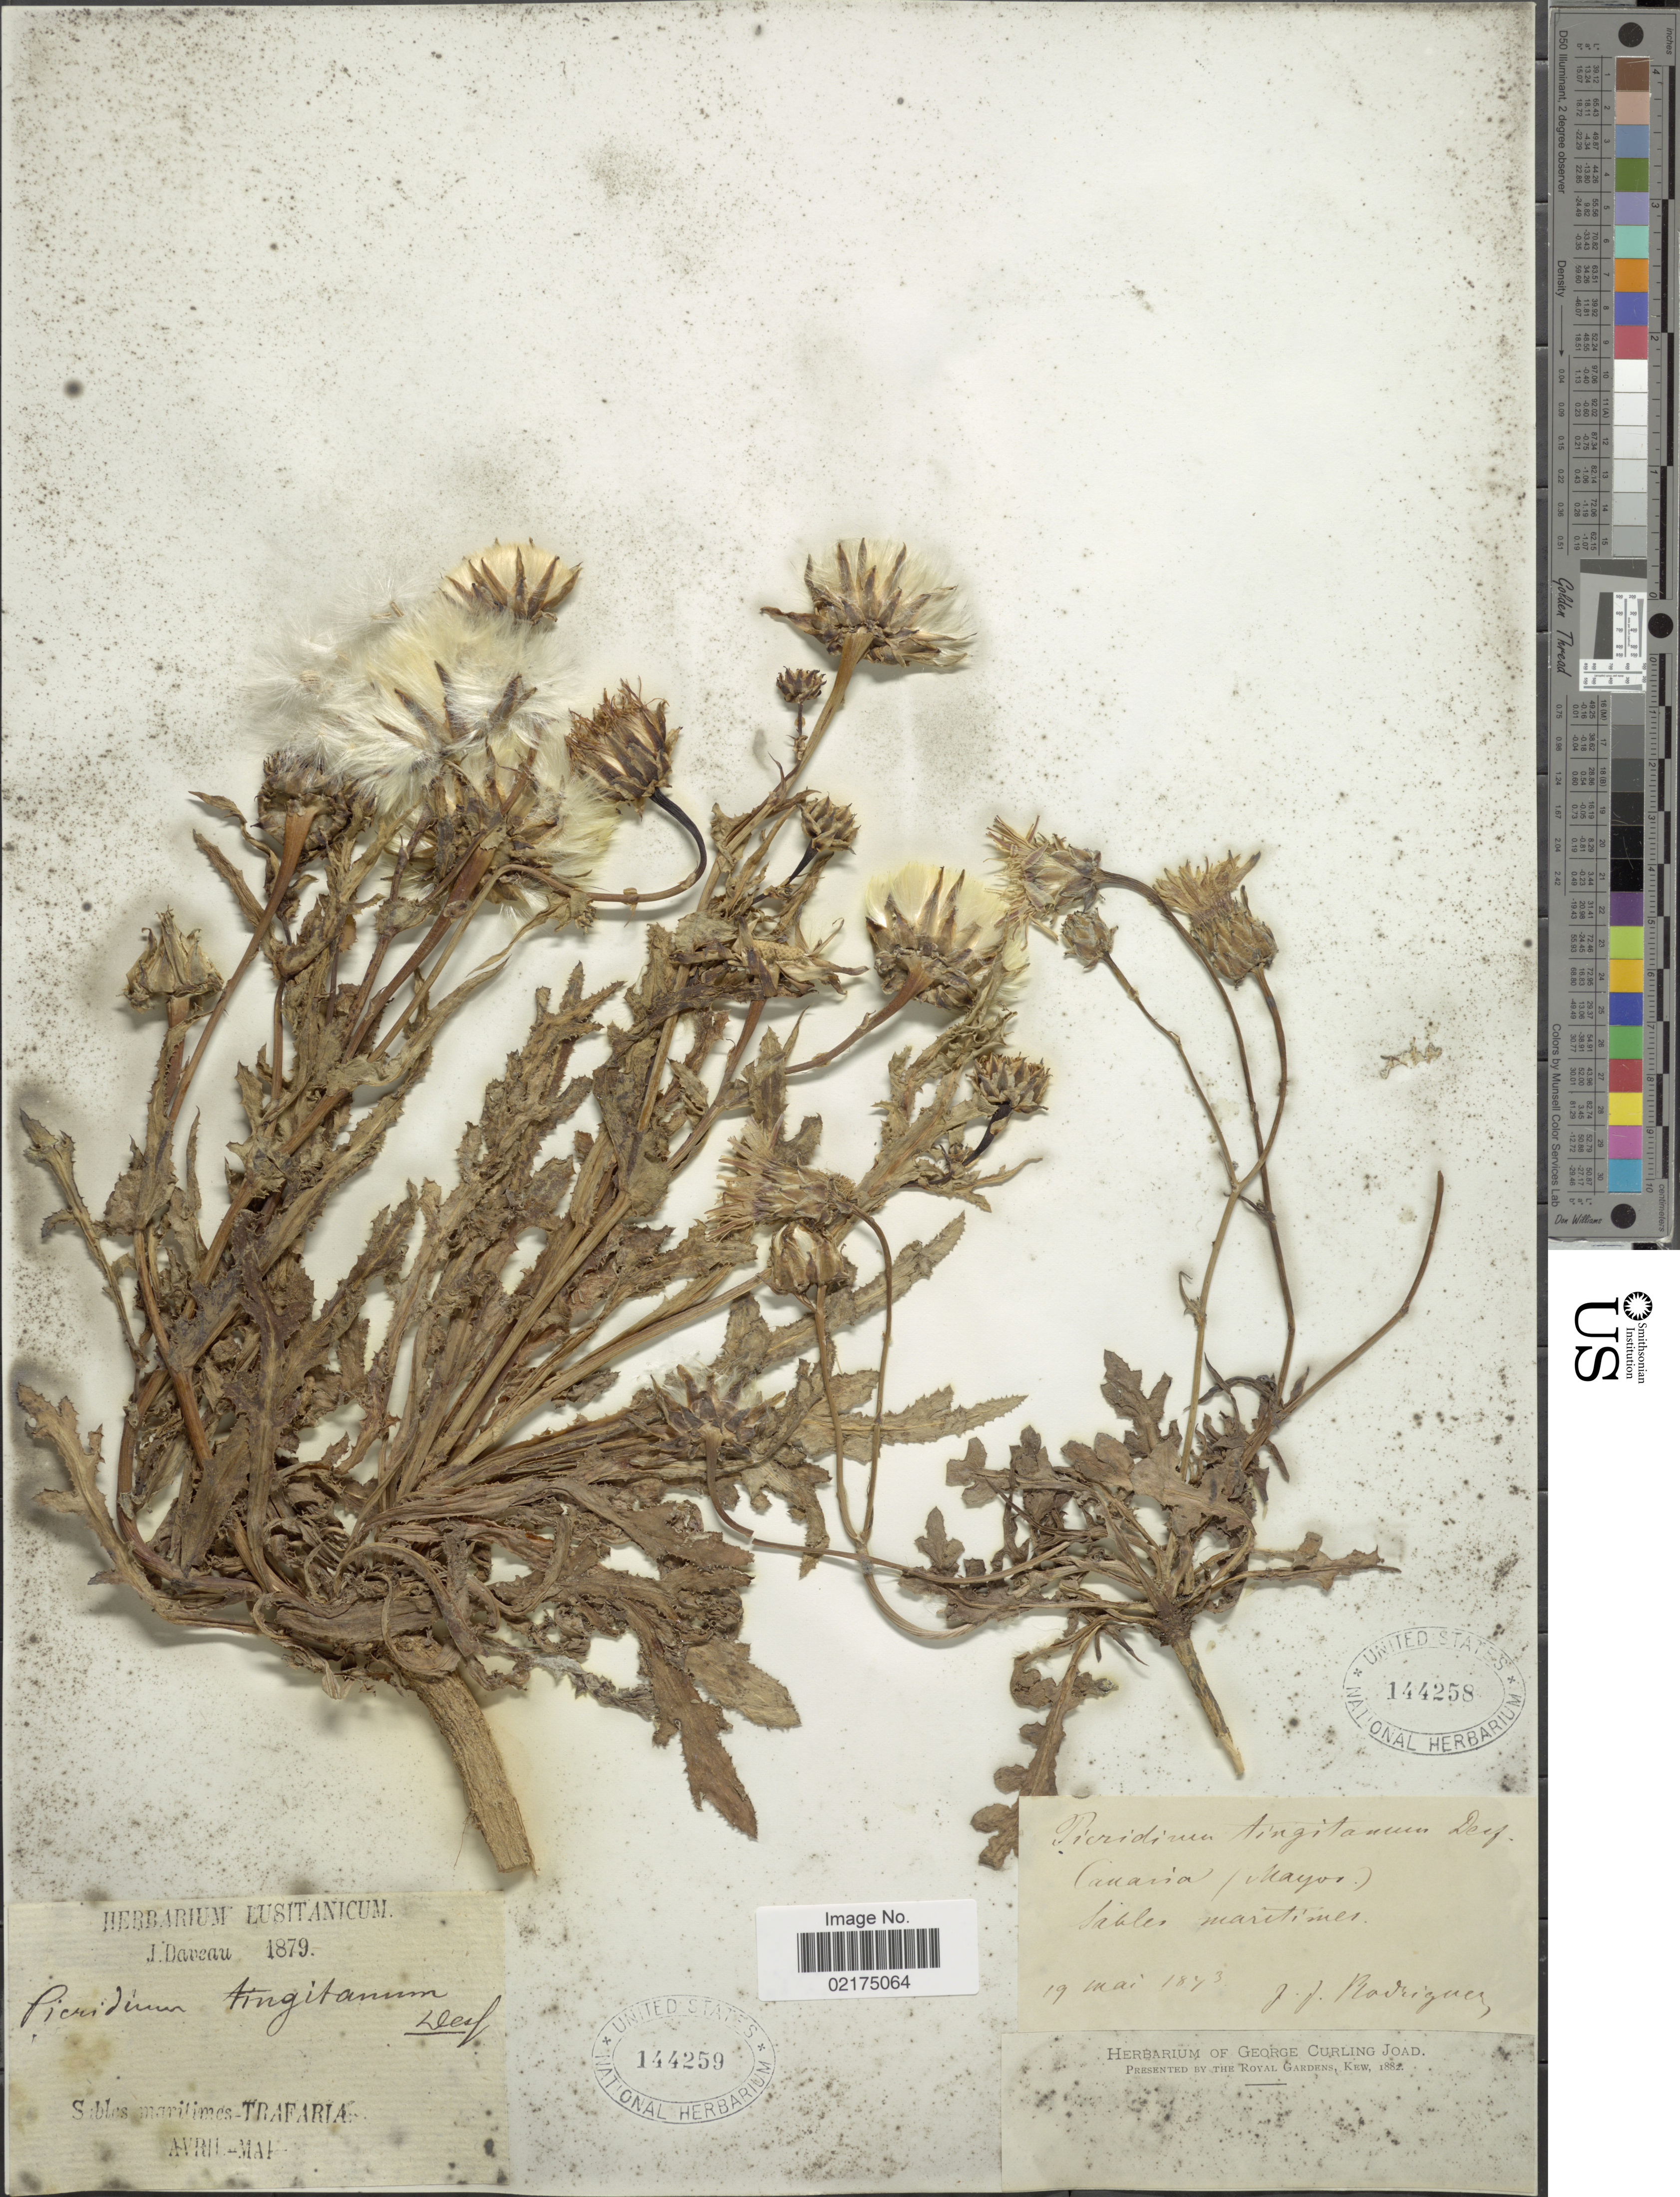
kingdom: Plantae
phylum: Tracheophyta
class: Magnoliopsida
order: Asterales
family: Asteraceae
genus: Reichardia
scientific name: Reichardia tingitana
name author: (L.) Roth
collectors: J. Daveau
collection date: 1879-04/1879-05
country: Portugal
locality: Sibles maritimes - Trafaria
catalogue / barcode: US 144259